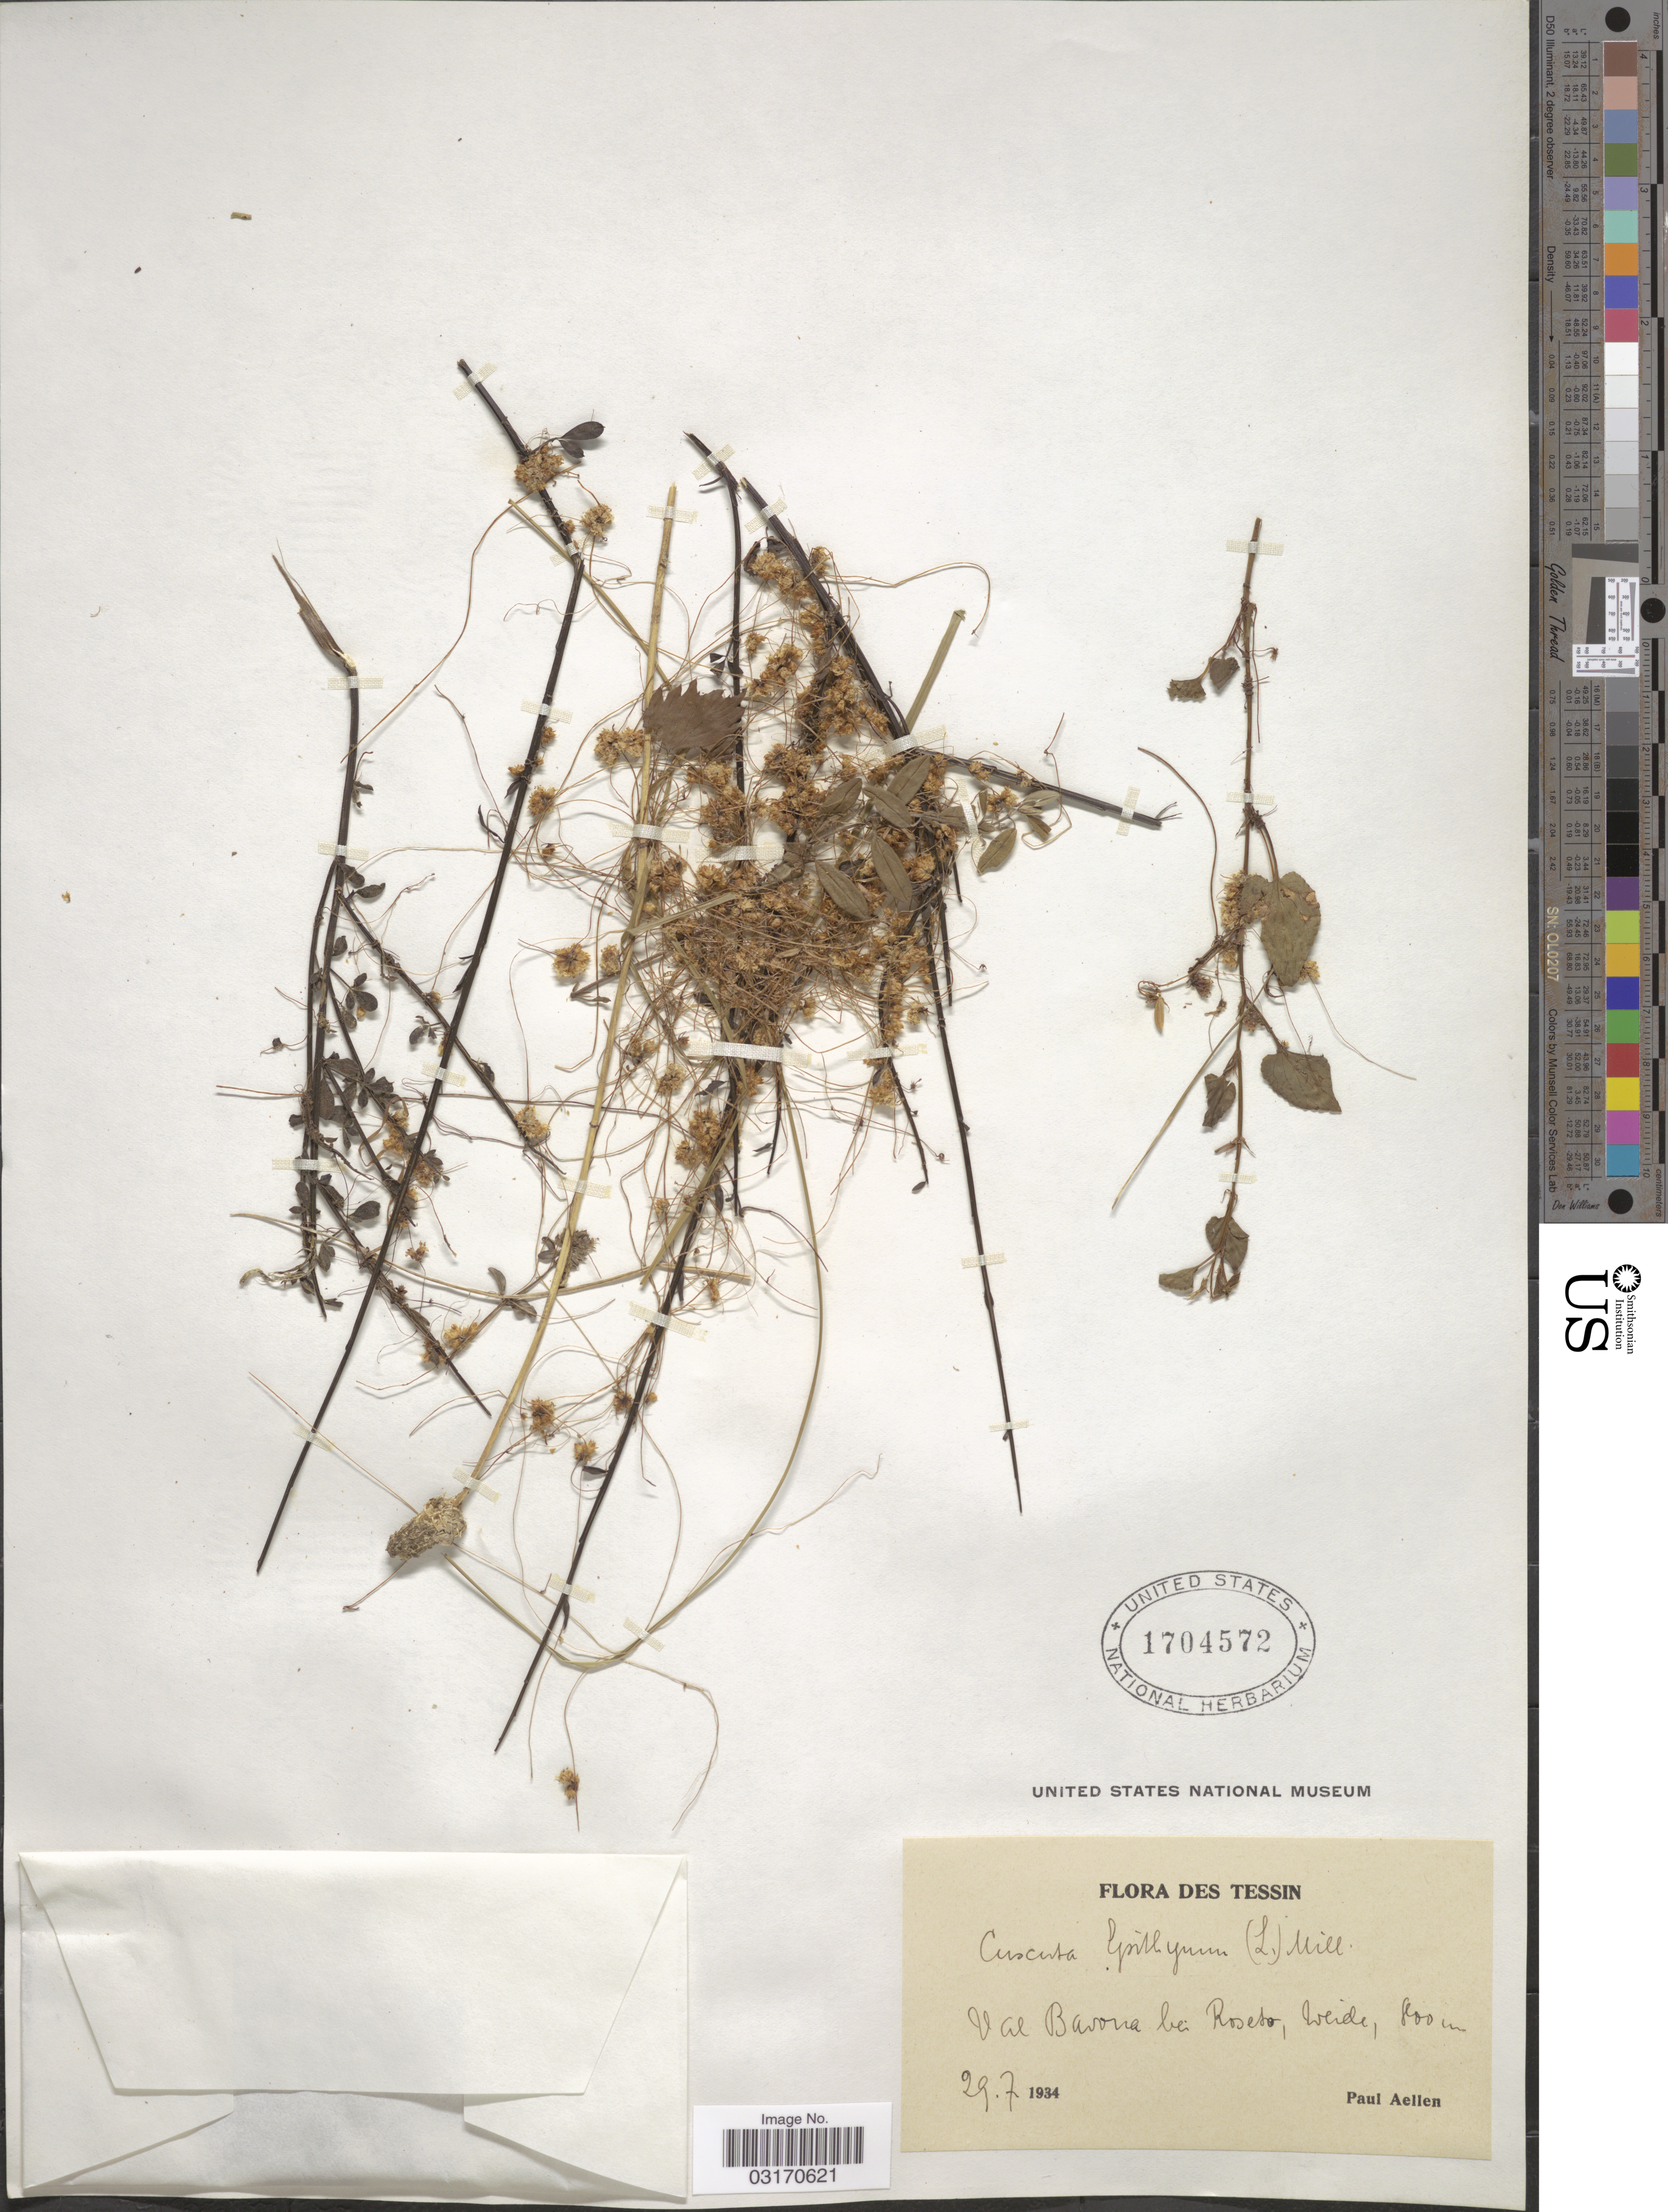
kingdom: Plantae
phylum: Tracheophyta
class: Magnoliopsida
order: Solanales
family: Convolvulaceae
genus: Cuscuta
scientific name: Cuscuta epithymum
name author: Murray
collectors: P. Aellen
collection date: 1934-07-29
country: Switzerland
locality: Tessin. Val Bavorra la Roseto, weide.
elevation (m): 800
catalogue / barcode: US 1704572